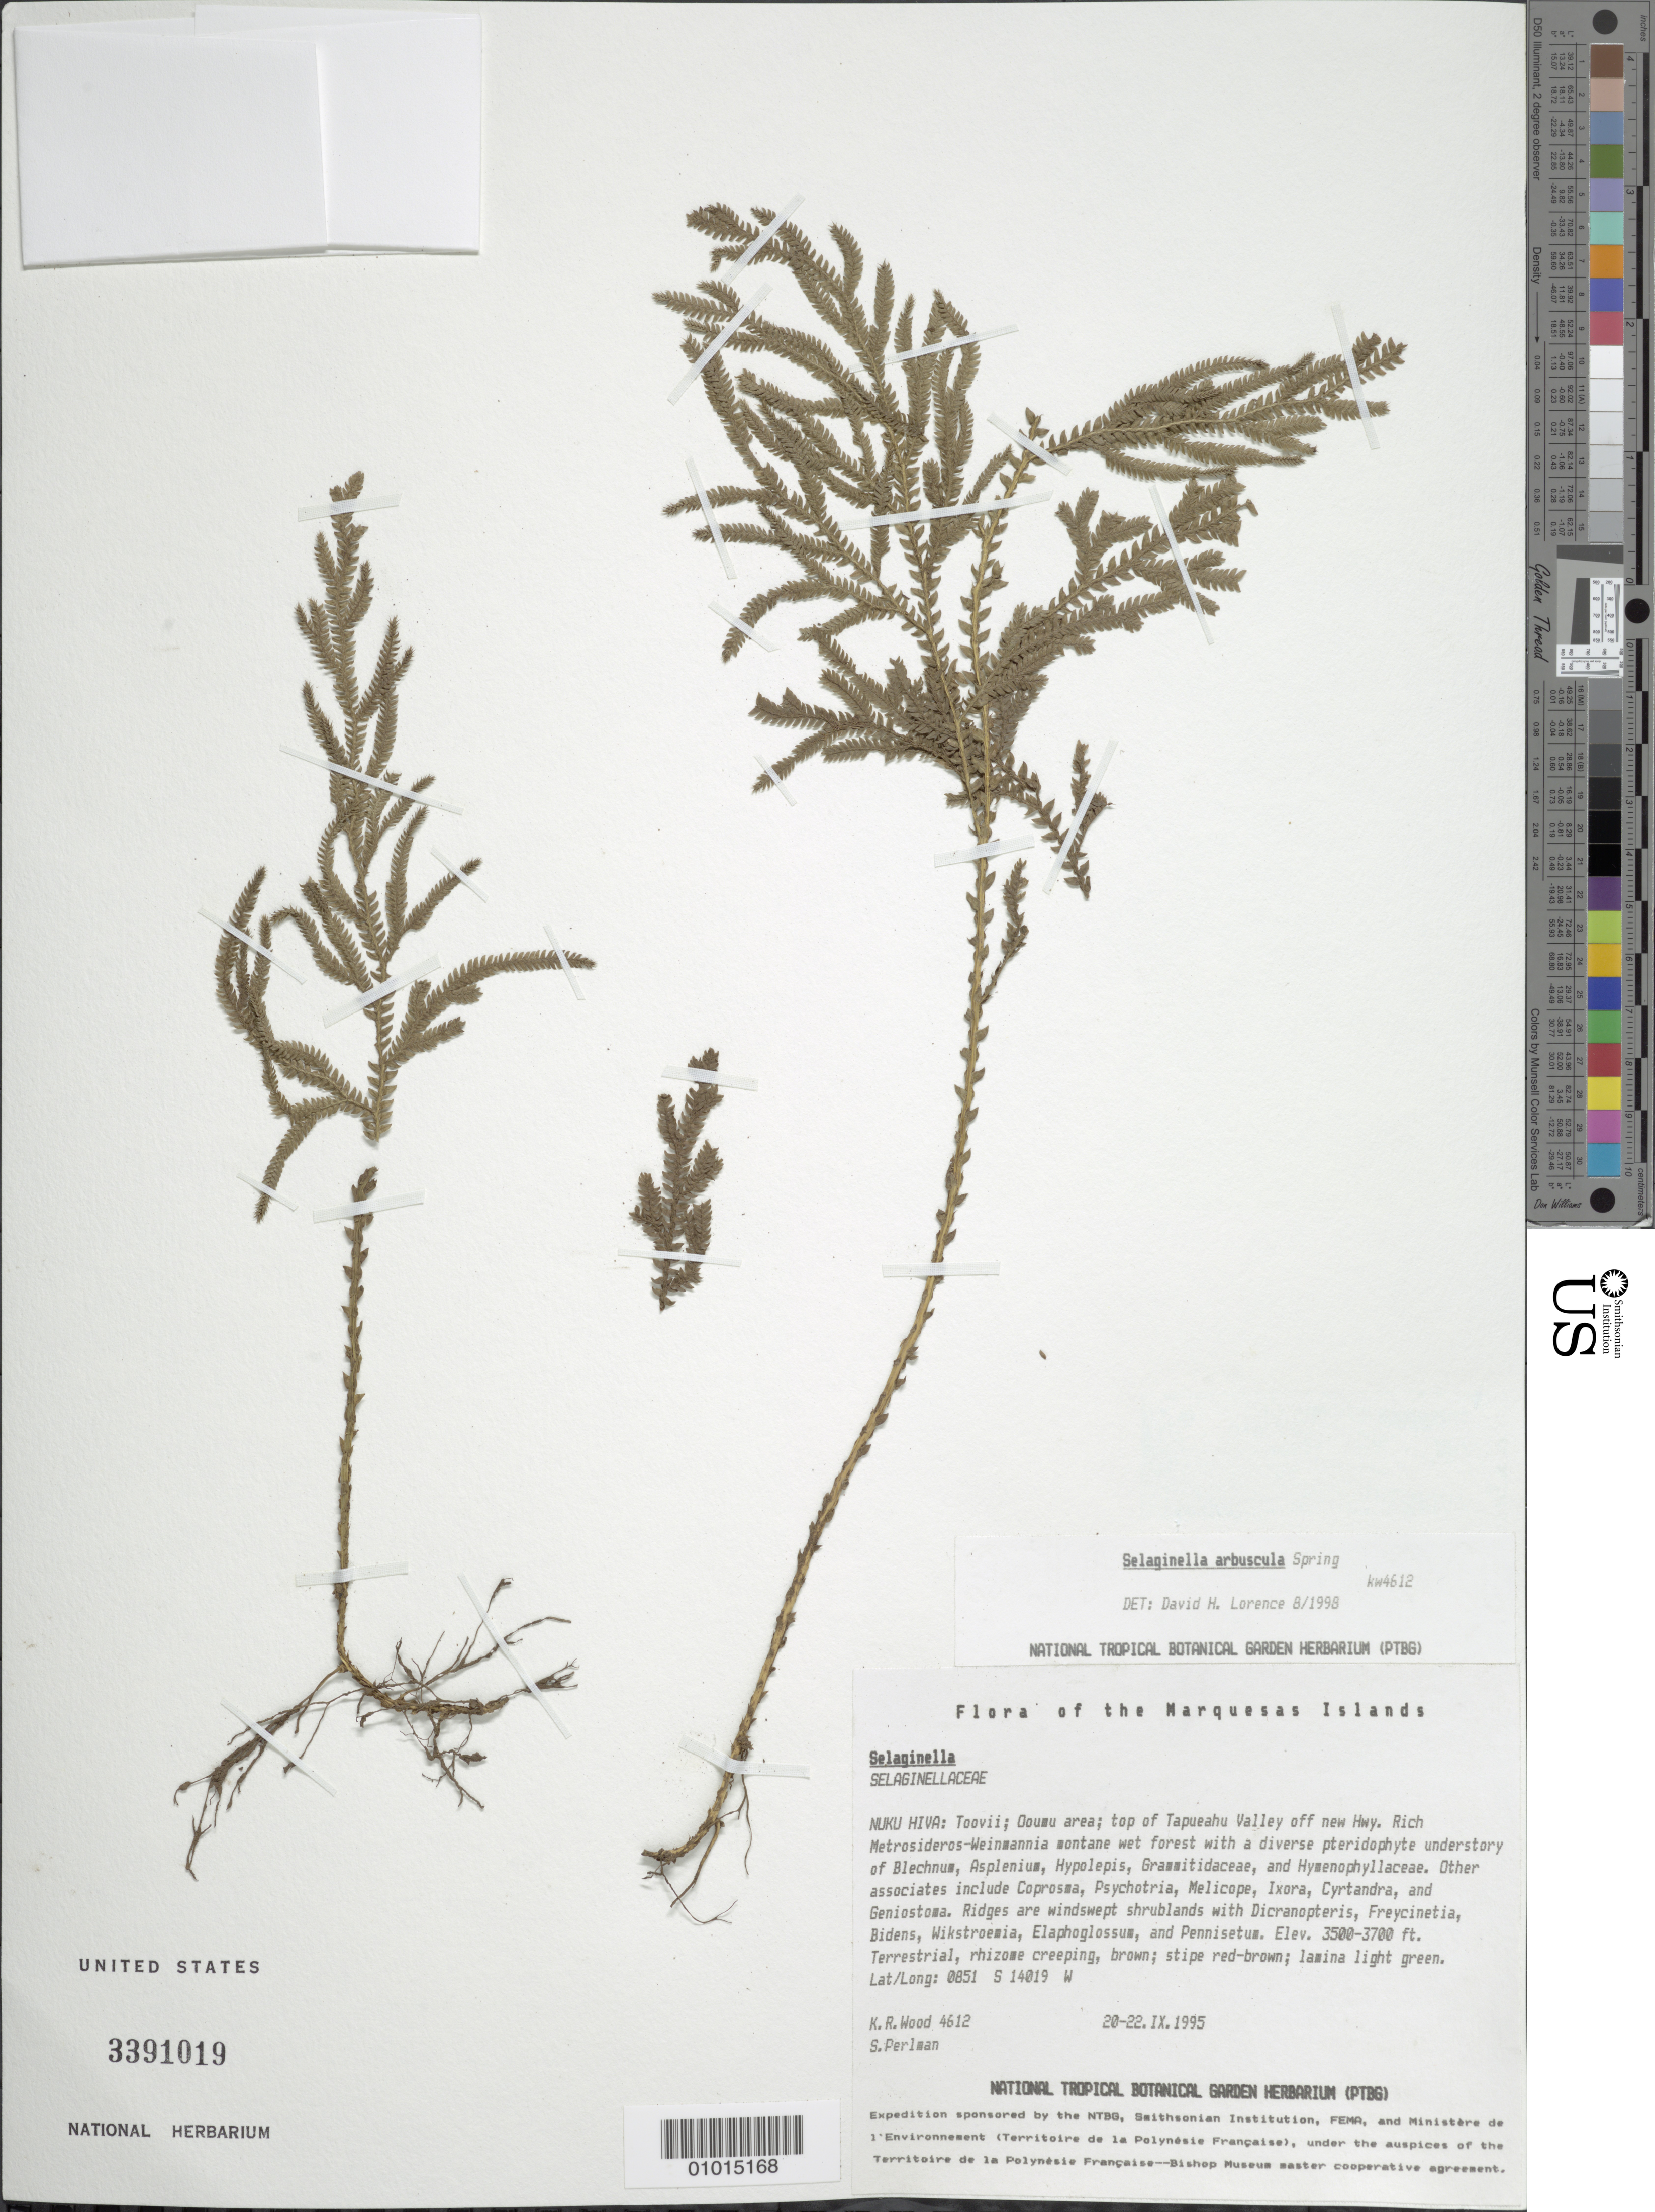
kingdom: Plantae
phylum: Tracheophyta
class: Lycopodiopsida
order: Selaginellales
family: Selaginellaceae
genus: Selaginella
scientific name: Selaginella arbuscula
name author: (Kualf.) Spring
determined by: Lorence, David H., (PTBG), National Tropical Botanical Garden (UNITED STATES)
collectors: K. R. Wood & S. P. Perlman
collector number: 4612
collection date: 1995-09-20/1995-09-22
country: French Polynesia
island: Nuku Hiva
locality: Toovii, Ooumu area, top of Tapueahu Valley off new hwy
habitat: Rich Metrosideros - Weinmannia montane wet forests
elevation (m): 1067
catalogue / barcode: US 3391019